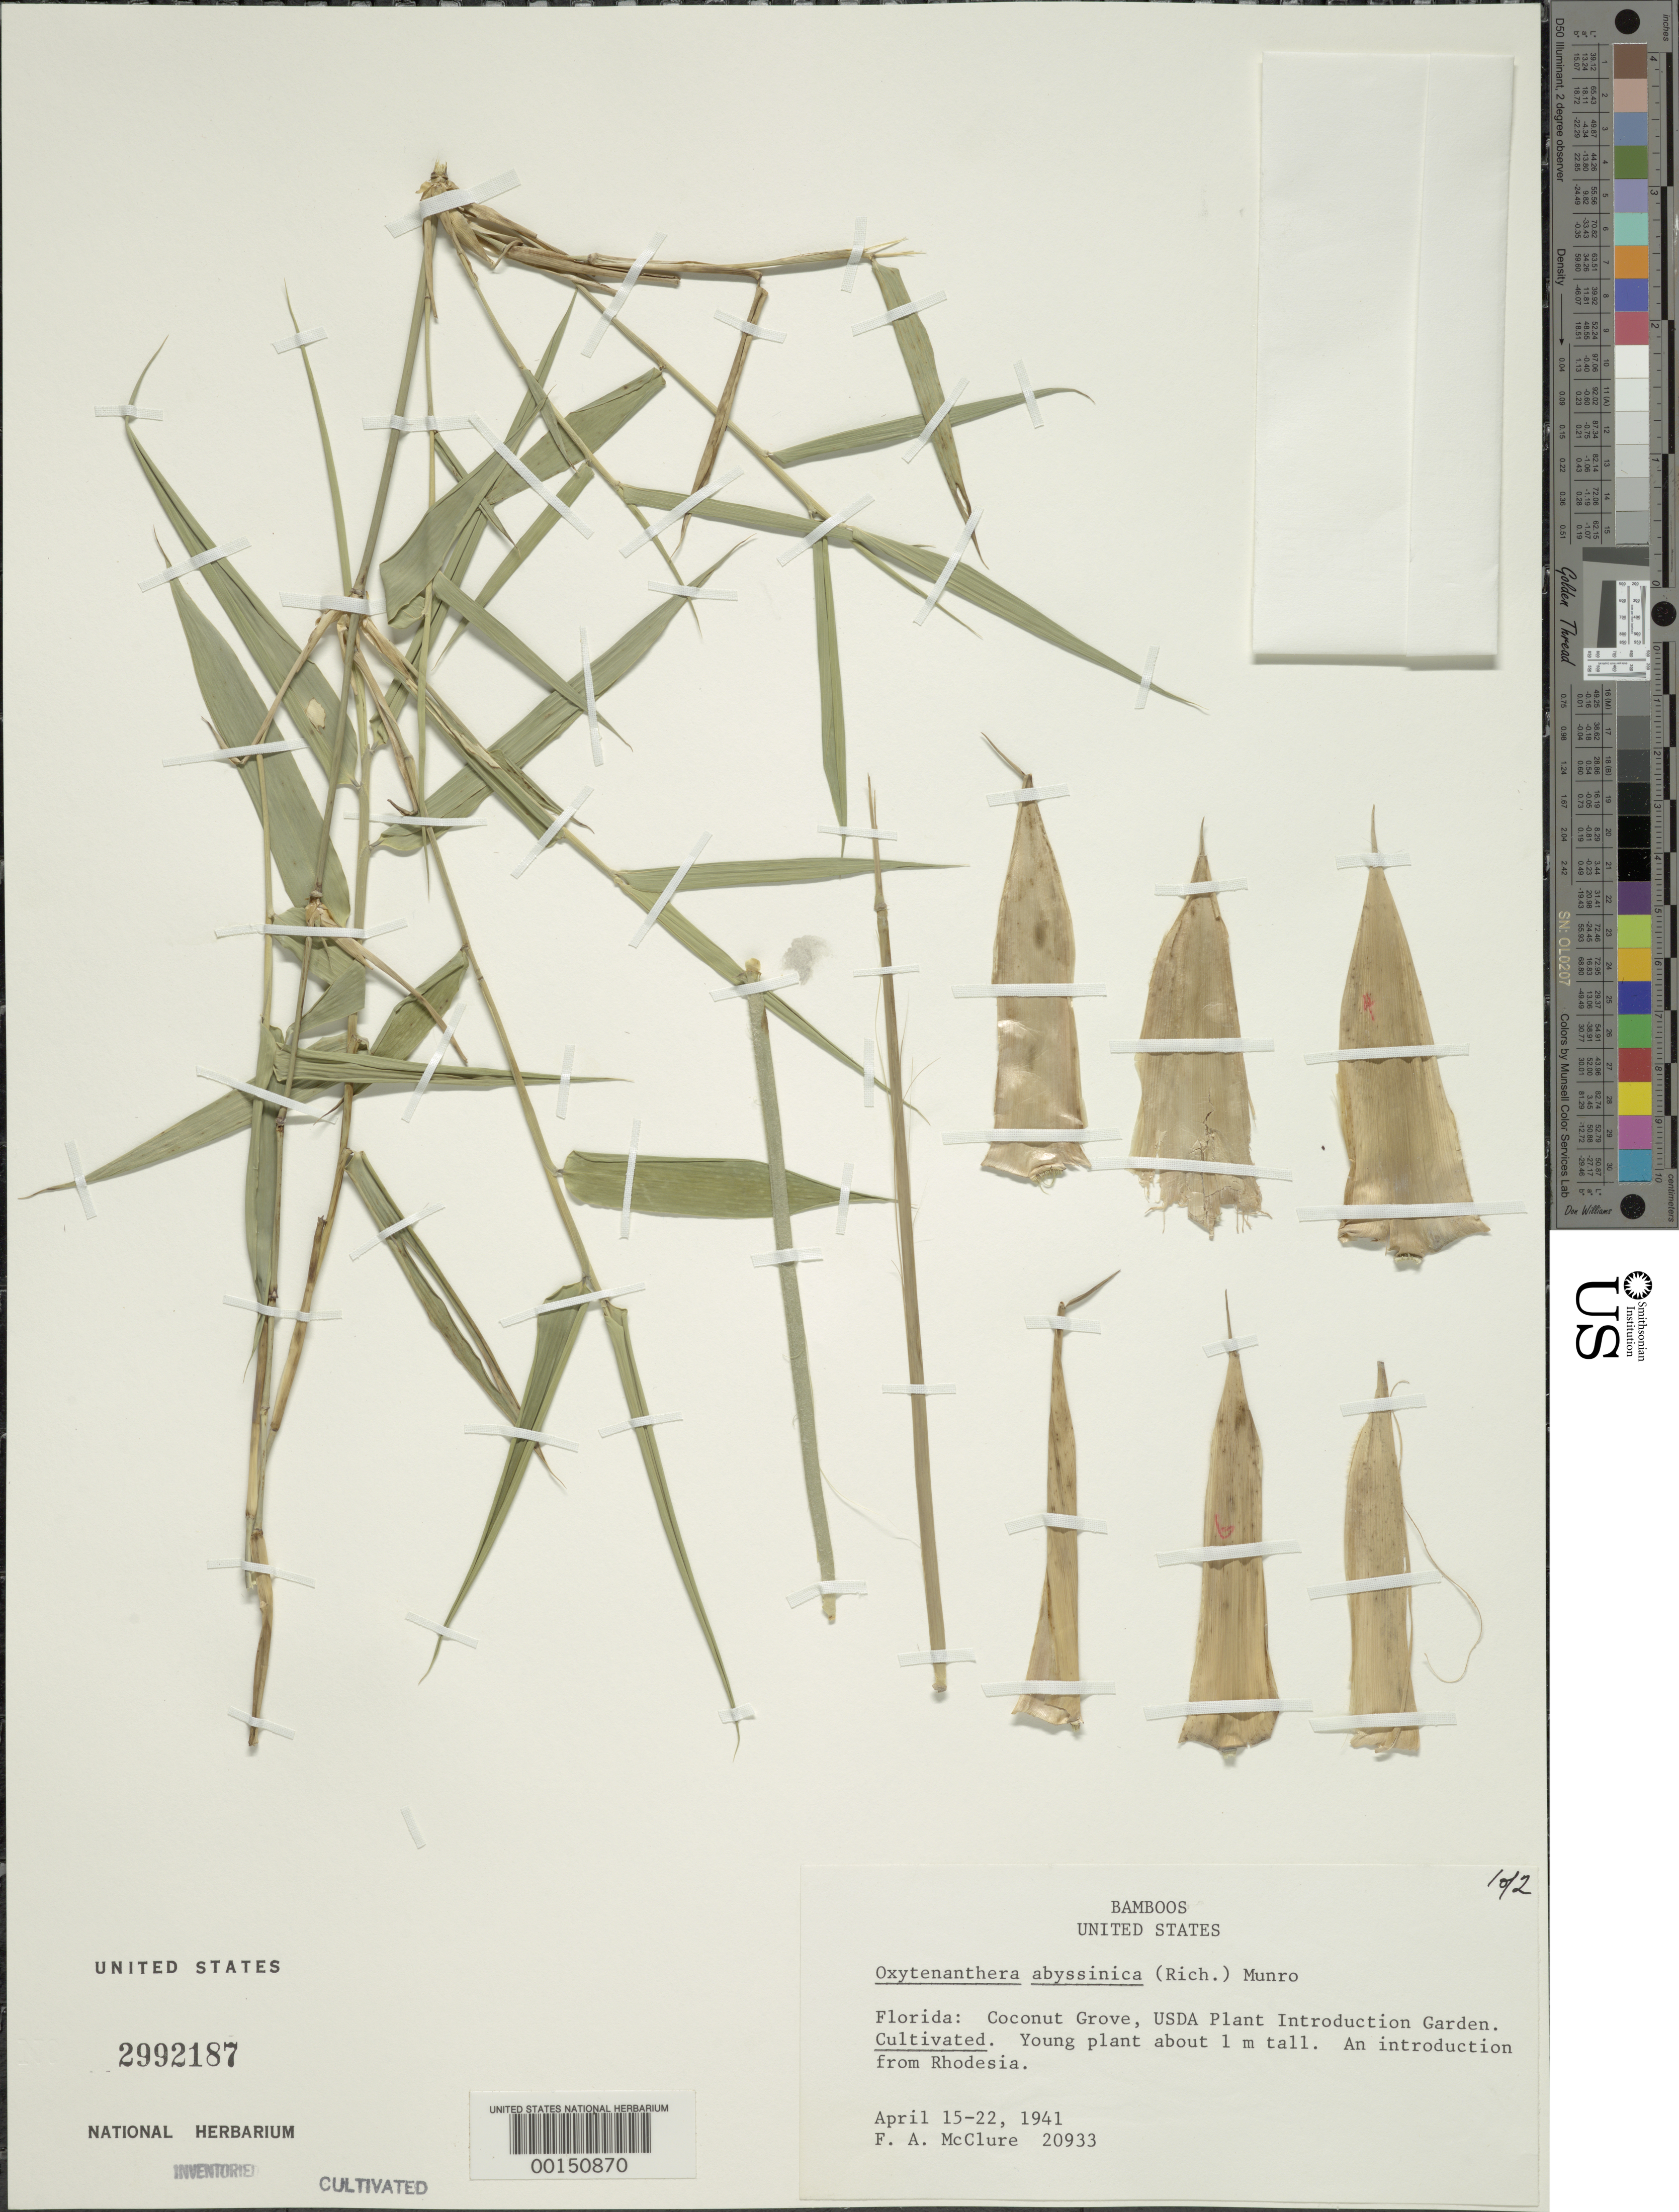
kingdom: Plantae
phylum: Tracheophyta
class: Liliopsida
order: Poales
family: Poaceae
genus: Oxytenanthera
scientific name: Oxytenanthera abyssinica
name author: (A. Rich.) Munro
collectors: F. A. McClure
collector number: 20933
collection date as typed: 15 Apr 1941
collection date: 1941-04-15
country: United States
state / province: Florida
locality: Usda plant introduction garden, coconut grove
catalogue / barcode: US 2992187